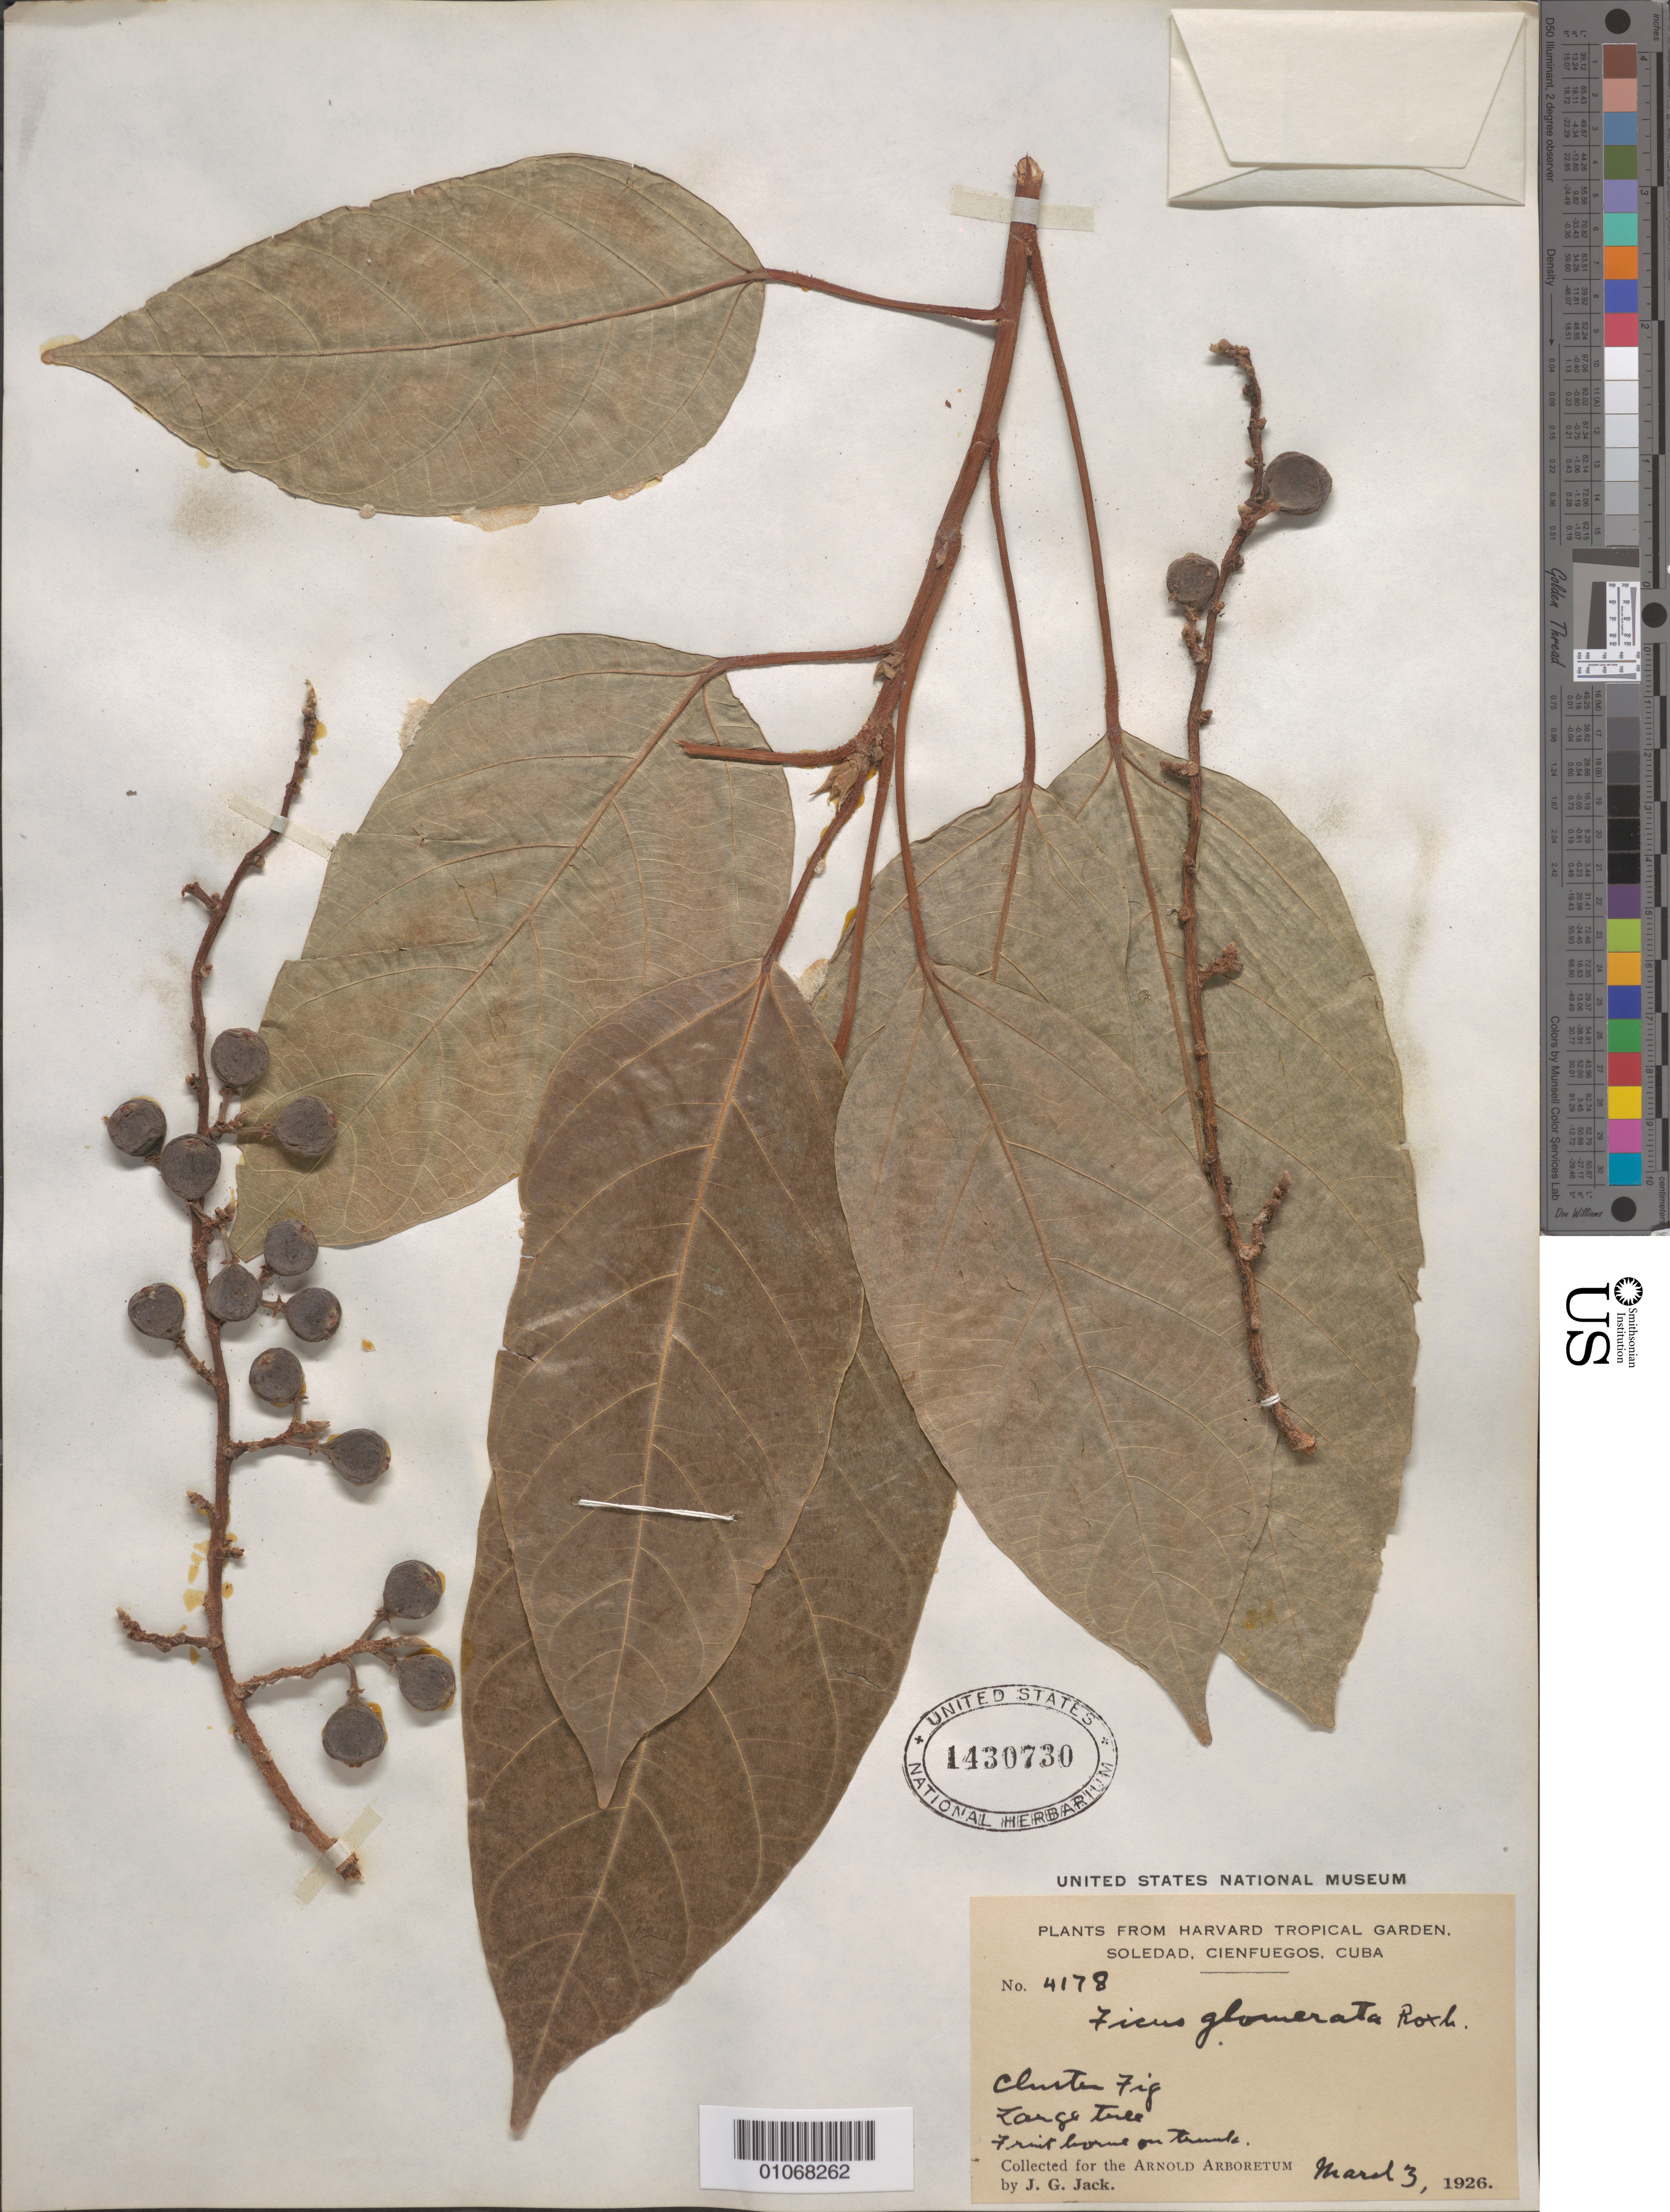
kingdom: Plantae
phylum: Tracheophyta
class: Magnoliopsida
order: Rosales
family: Moraceae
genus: Ficus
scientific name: Ficus citrifolia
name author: Mill.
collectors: J. G. Jack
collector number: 4178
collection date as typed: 03 Mar 1926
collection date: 1926-03-03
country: Cuba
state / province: Cienfuegos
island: Cuba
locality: Cienfuegos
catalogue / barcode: US 1430730